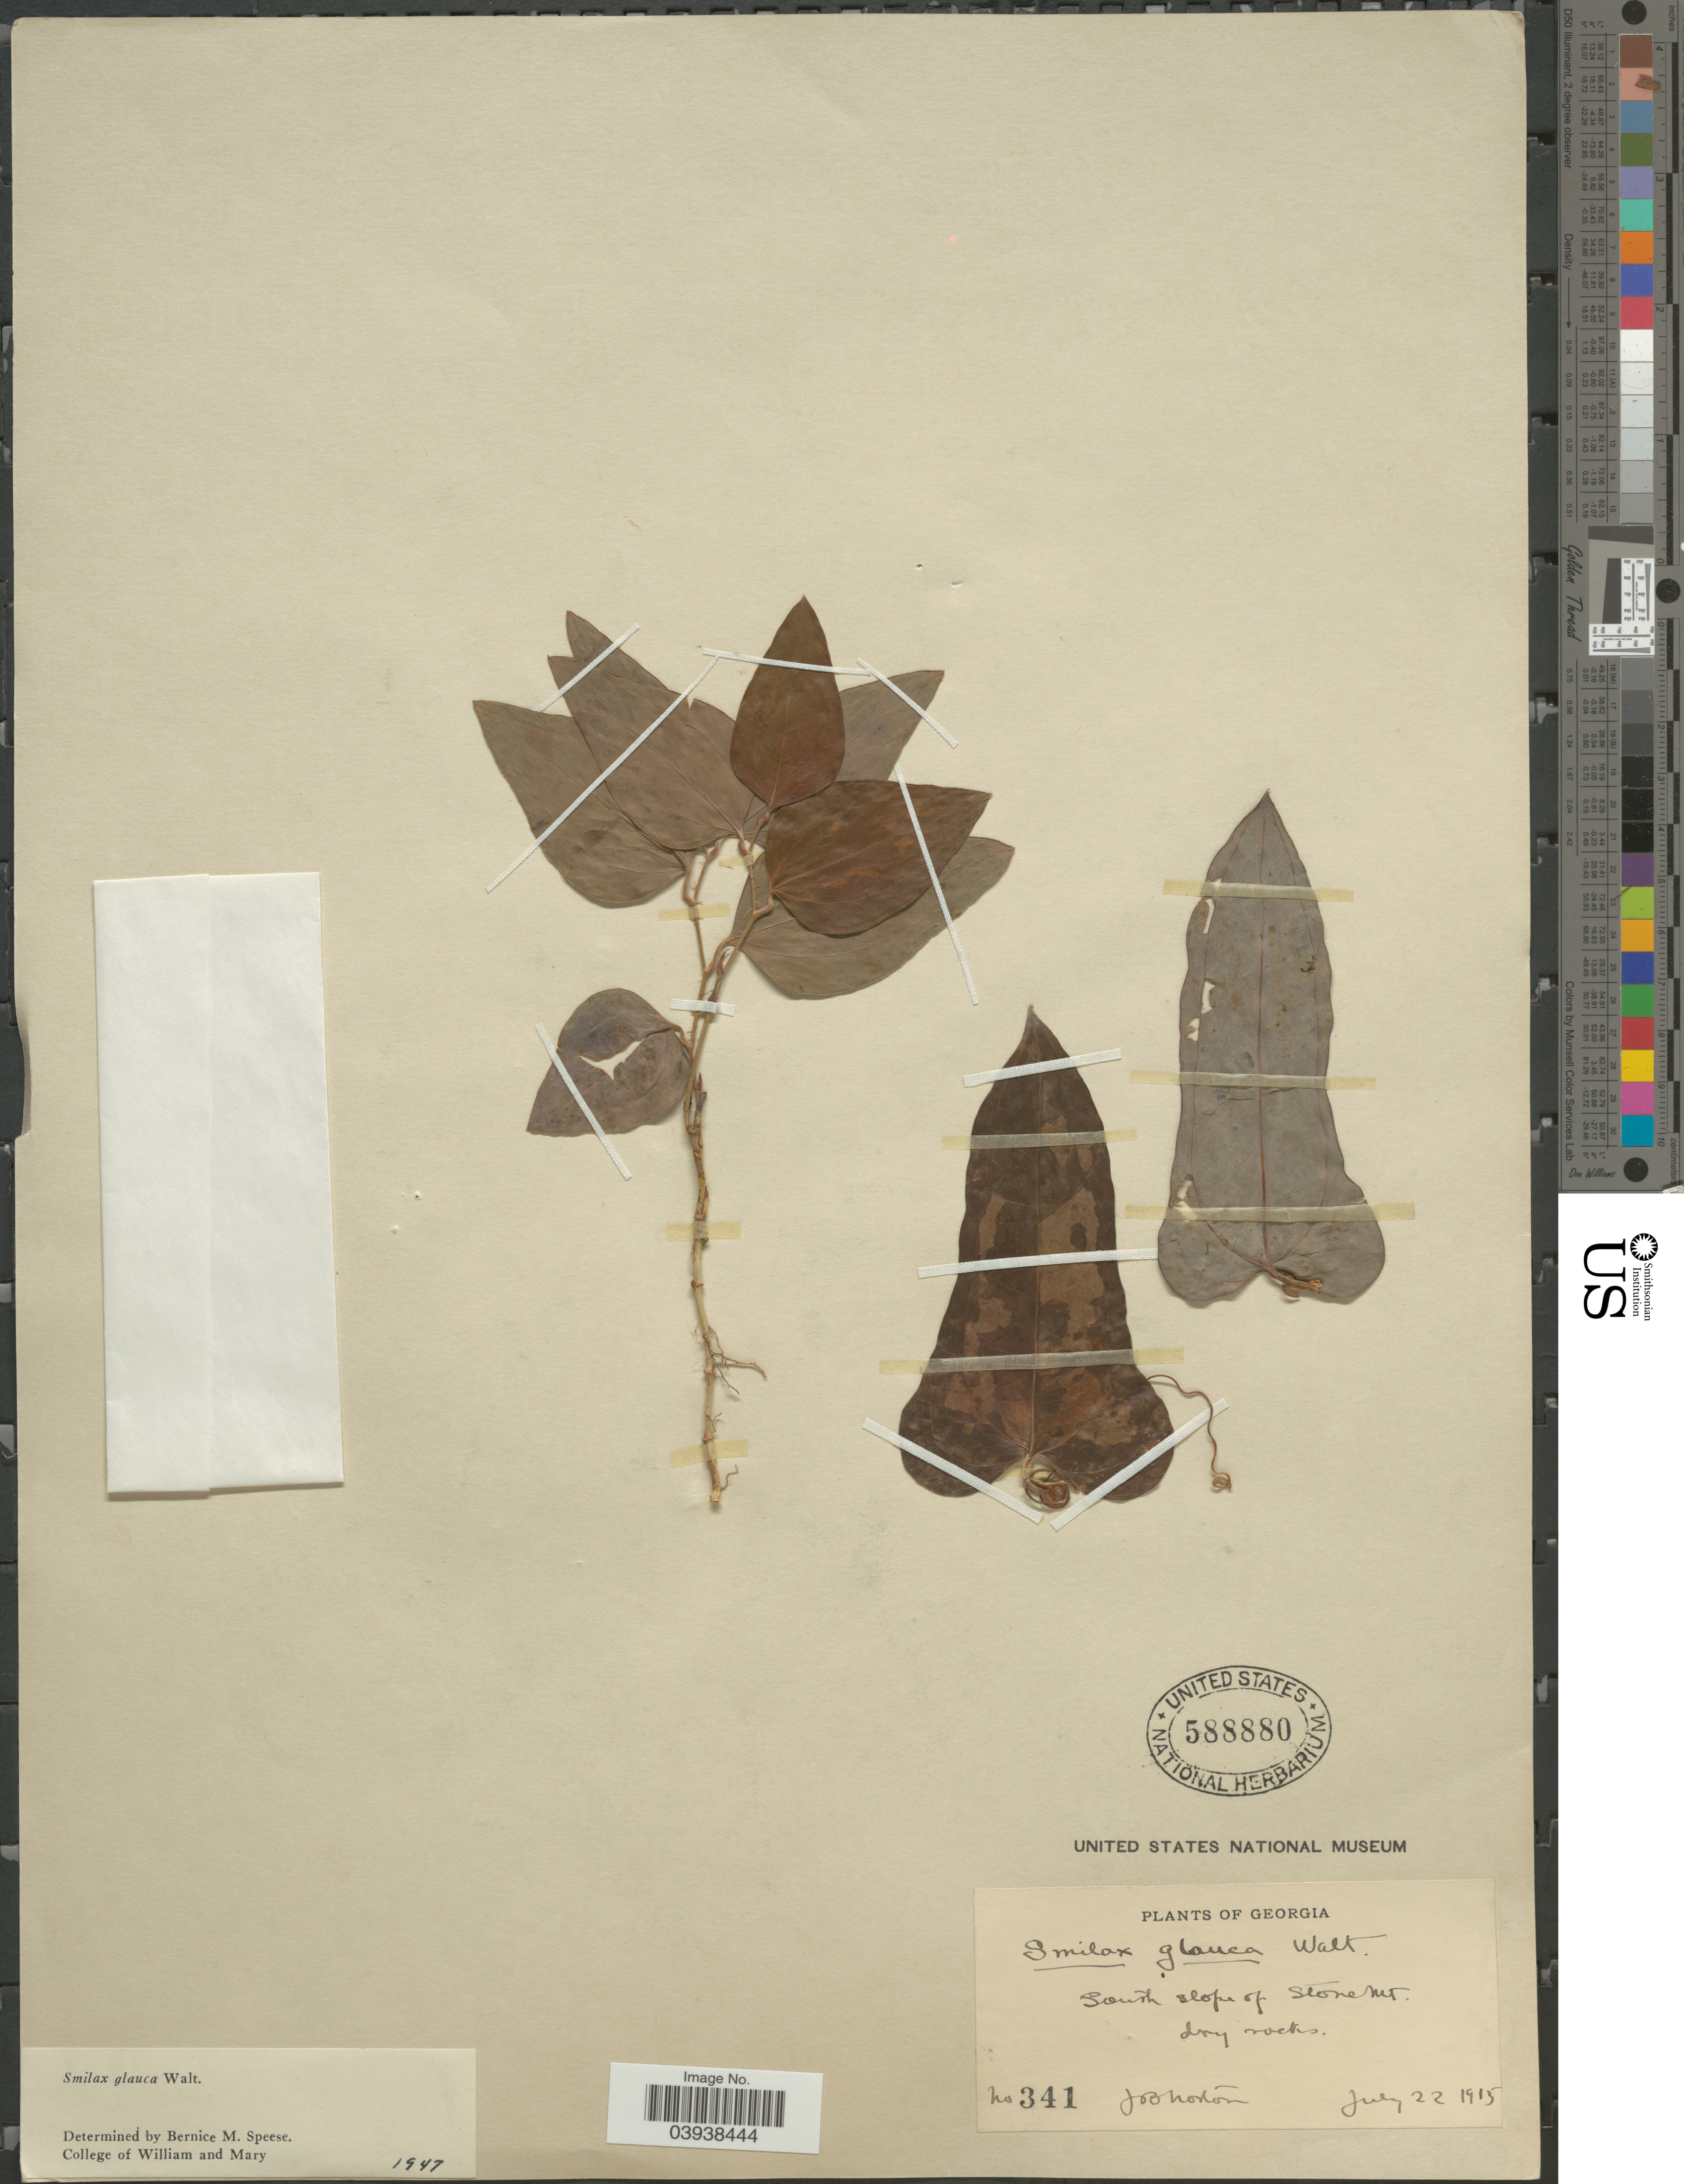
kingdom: Plantae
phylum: Tracheophyta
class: Liliopsida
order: Liliales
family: Smilacaceae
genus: Smilax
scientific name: Smilax glauca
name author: Walter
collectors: J. B. Norton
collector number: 341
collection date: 1915-07-22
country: United States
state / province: Georgia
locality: South slope of Stone Mt.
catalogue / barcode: US 588880